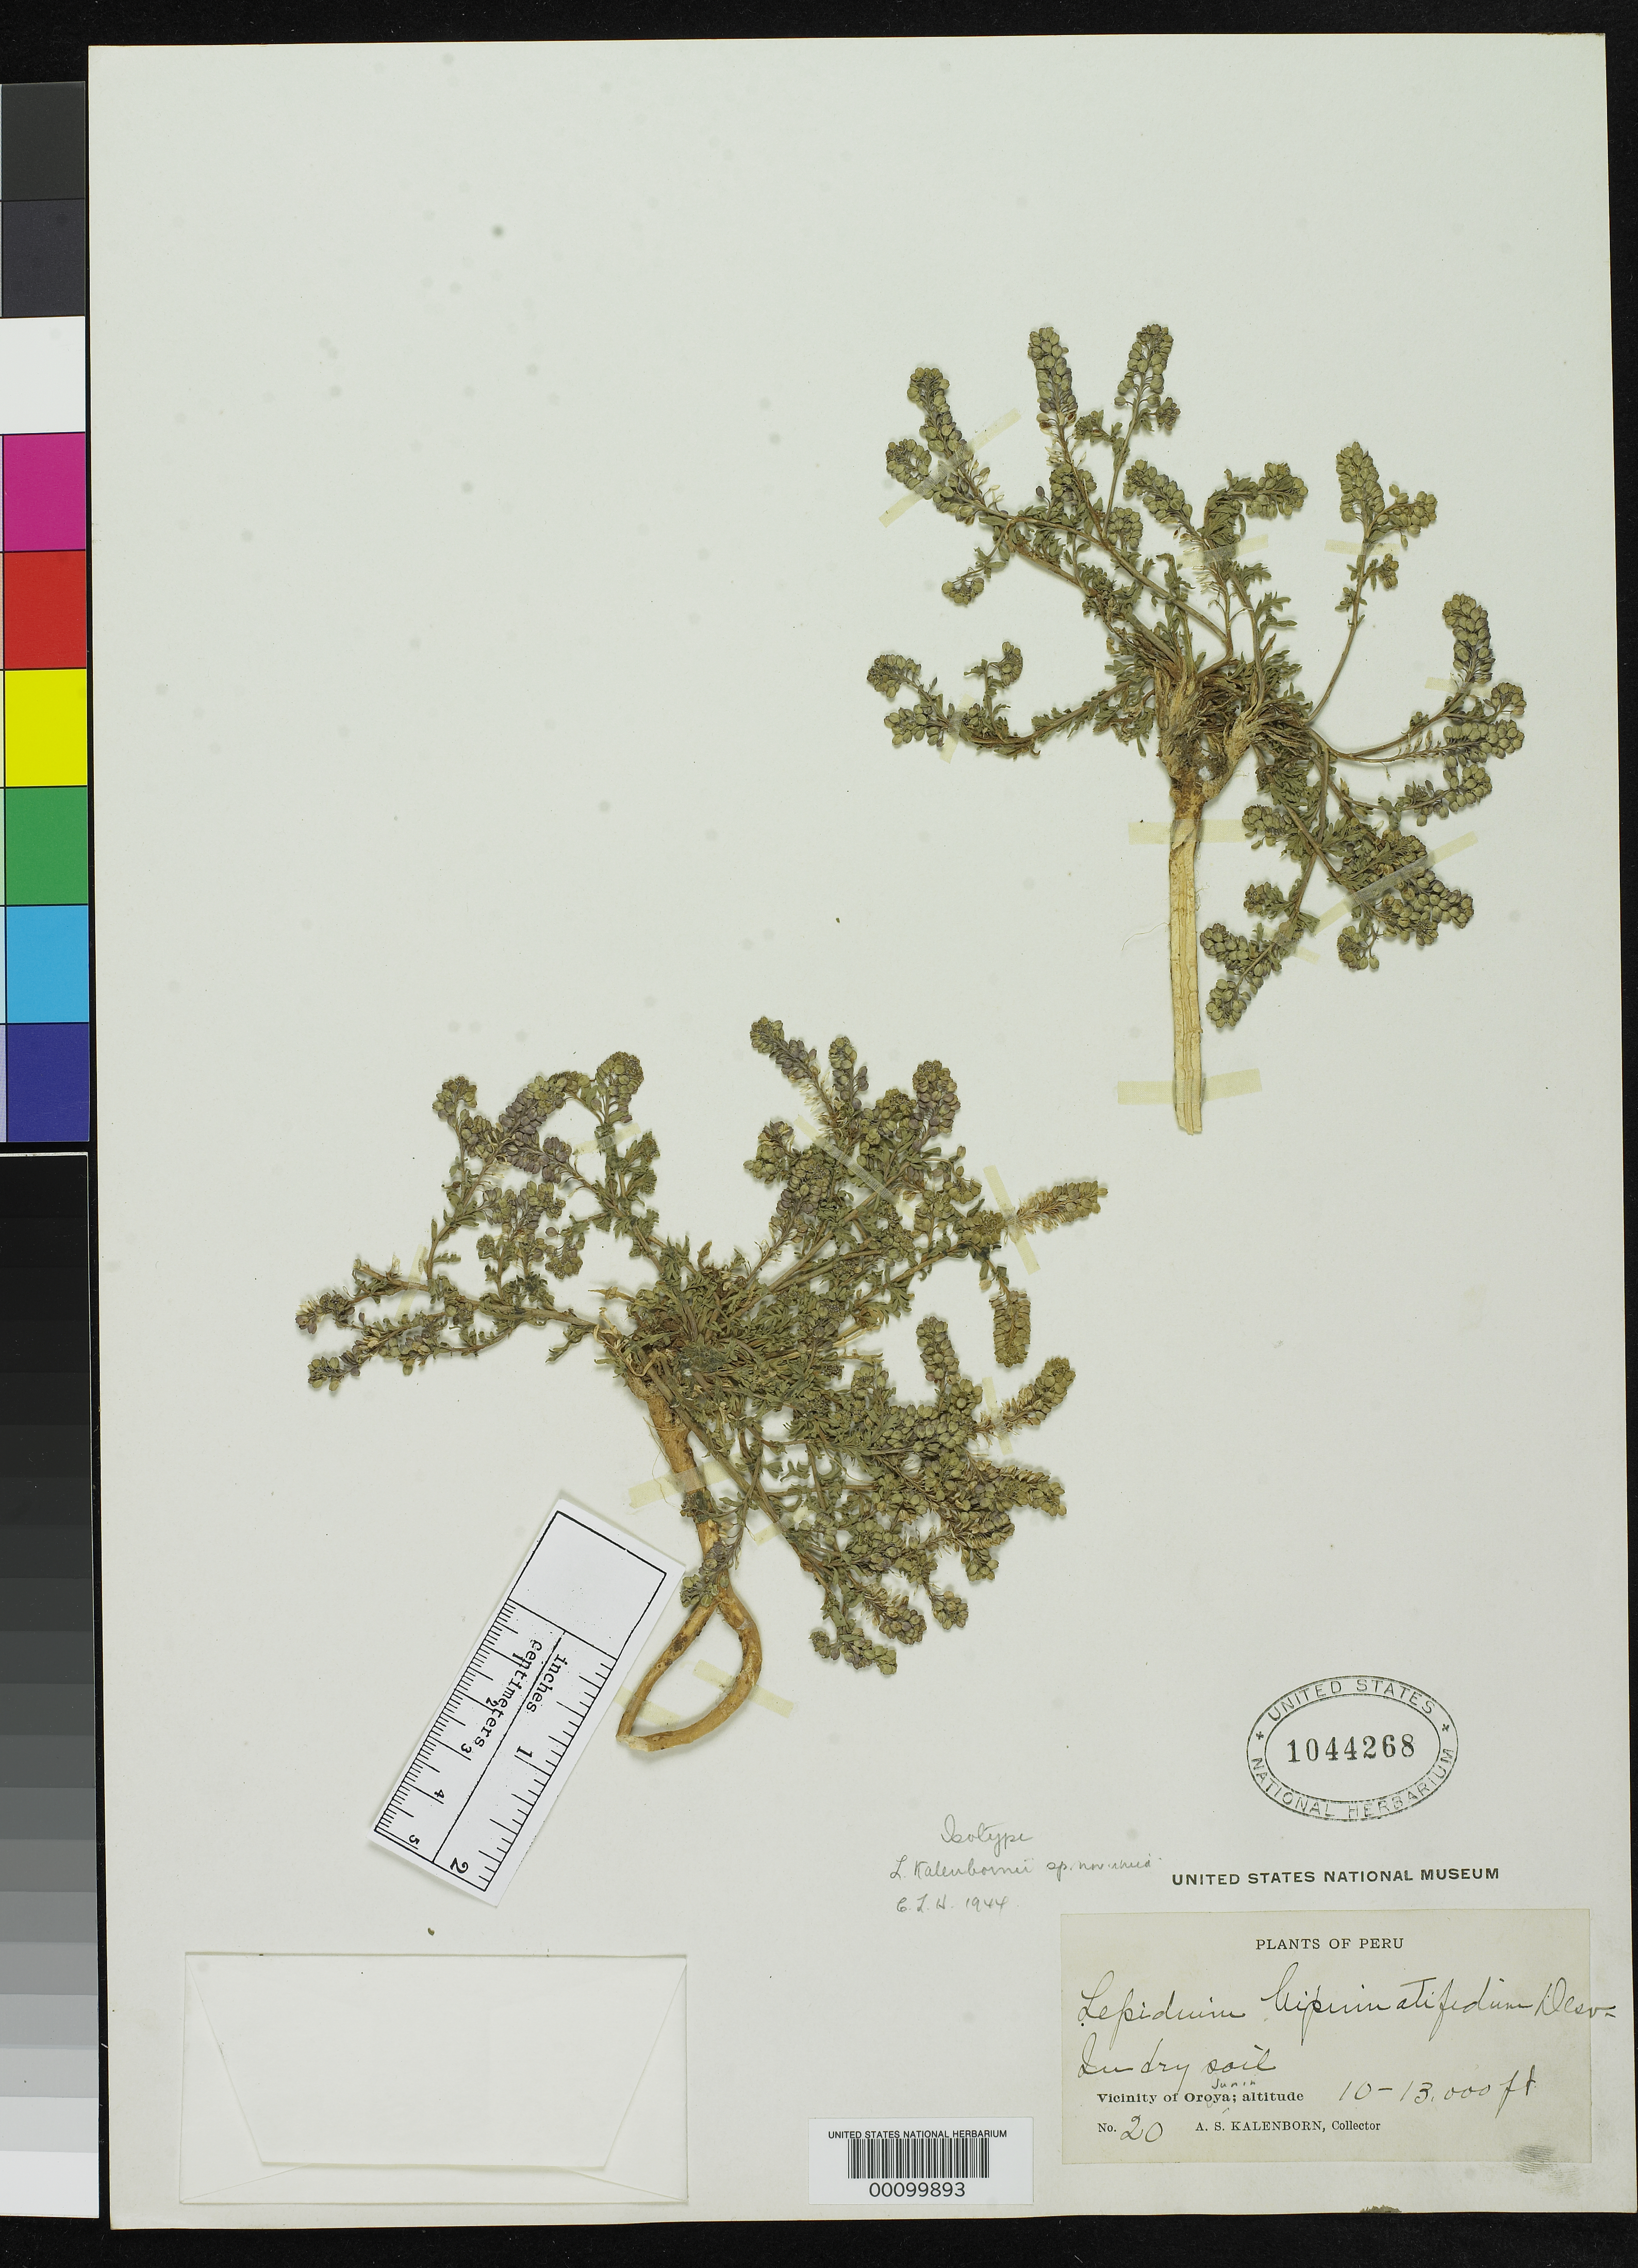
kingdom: Plantae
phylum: Tracheophyta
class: Magnoliopsida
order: Brassicales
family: Brassicaceae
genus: Lepidium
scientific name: Lepidium kalenbornii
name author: C.L. Hitchc.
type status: Isotype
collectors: A. Kalenborn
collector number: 20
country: Peru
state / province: Junín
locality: Vicinity of La Oroya.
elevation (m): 3048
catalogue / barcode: US 1044268